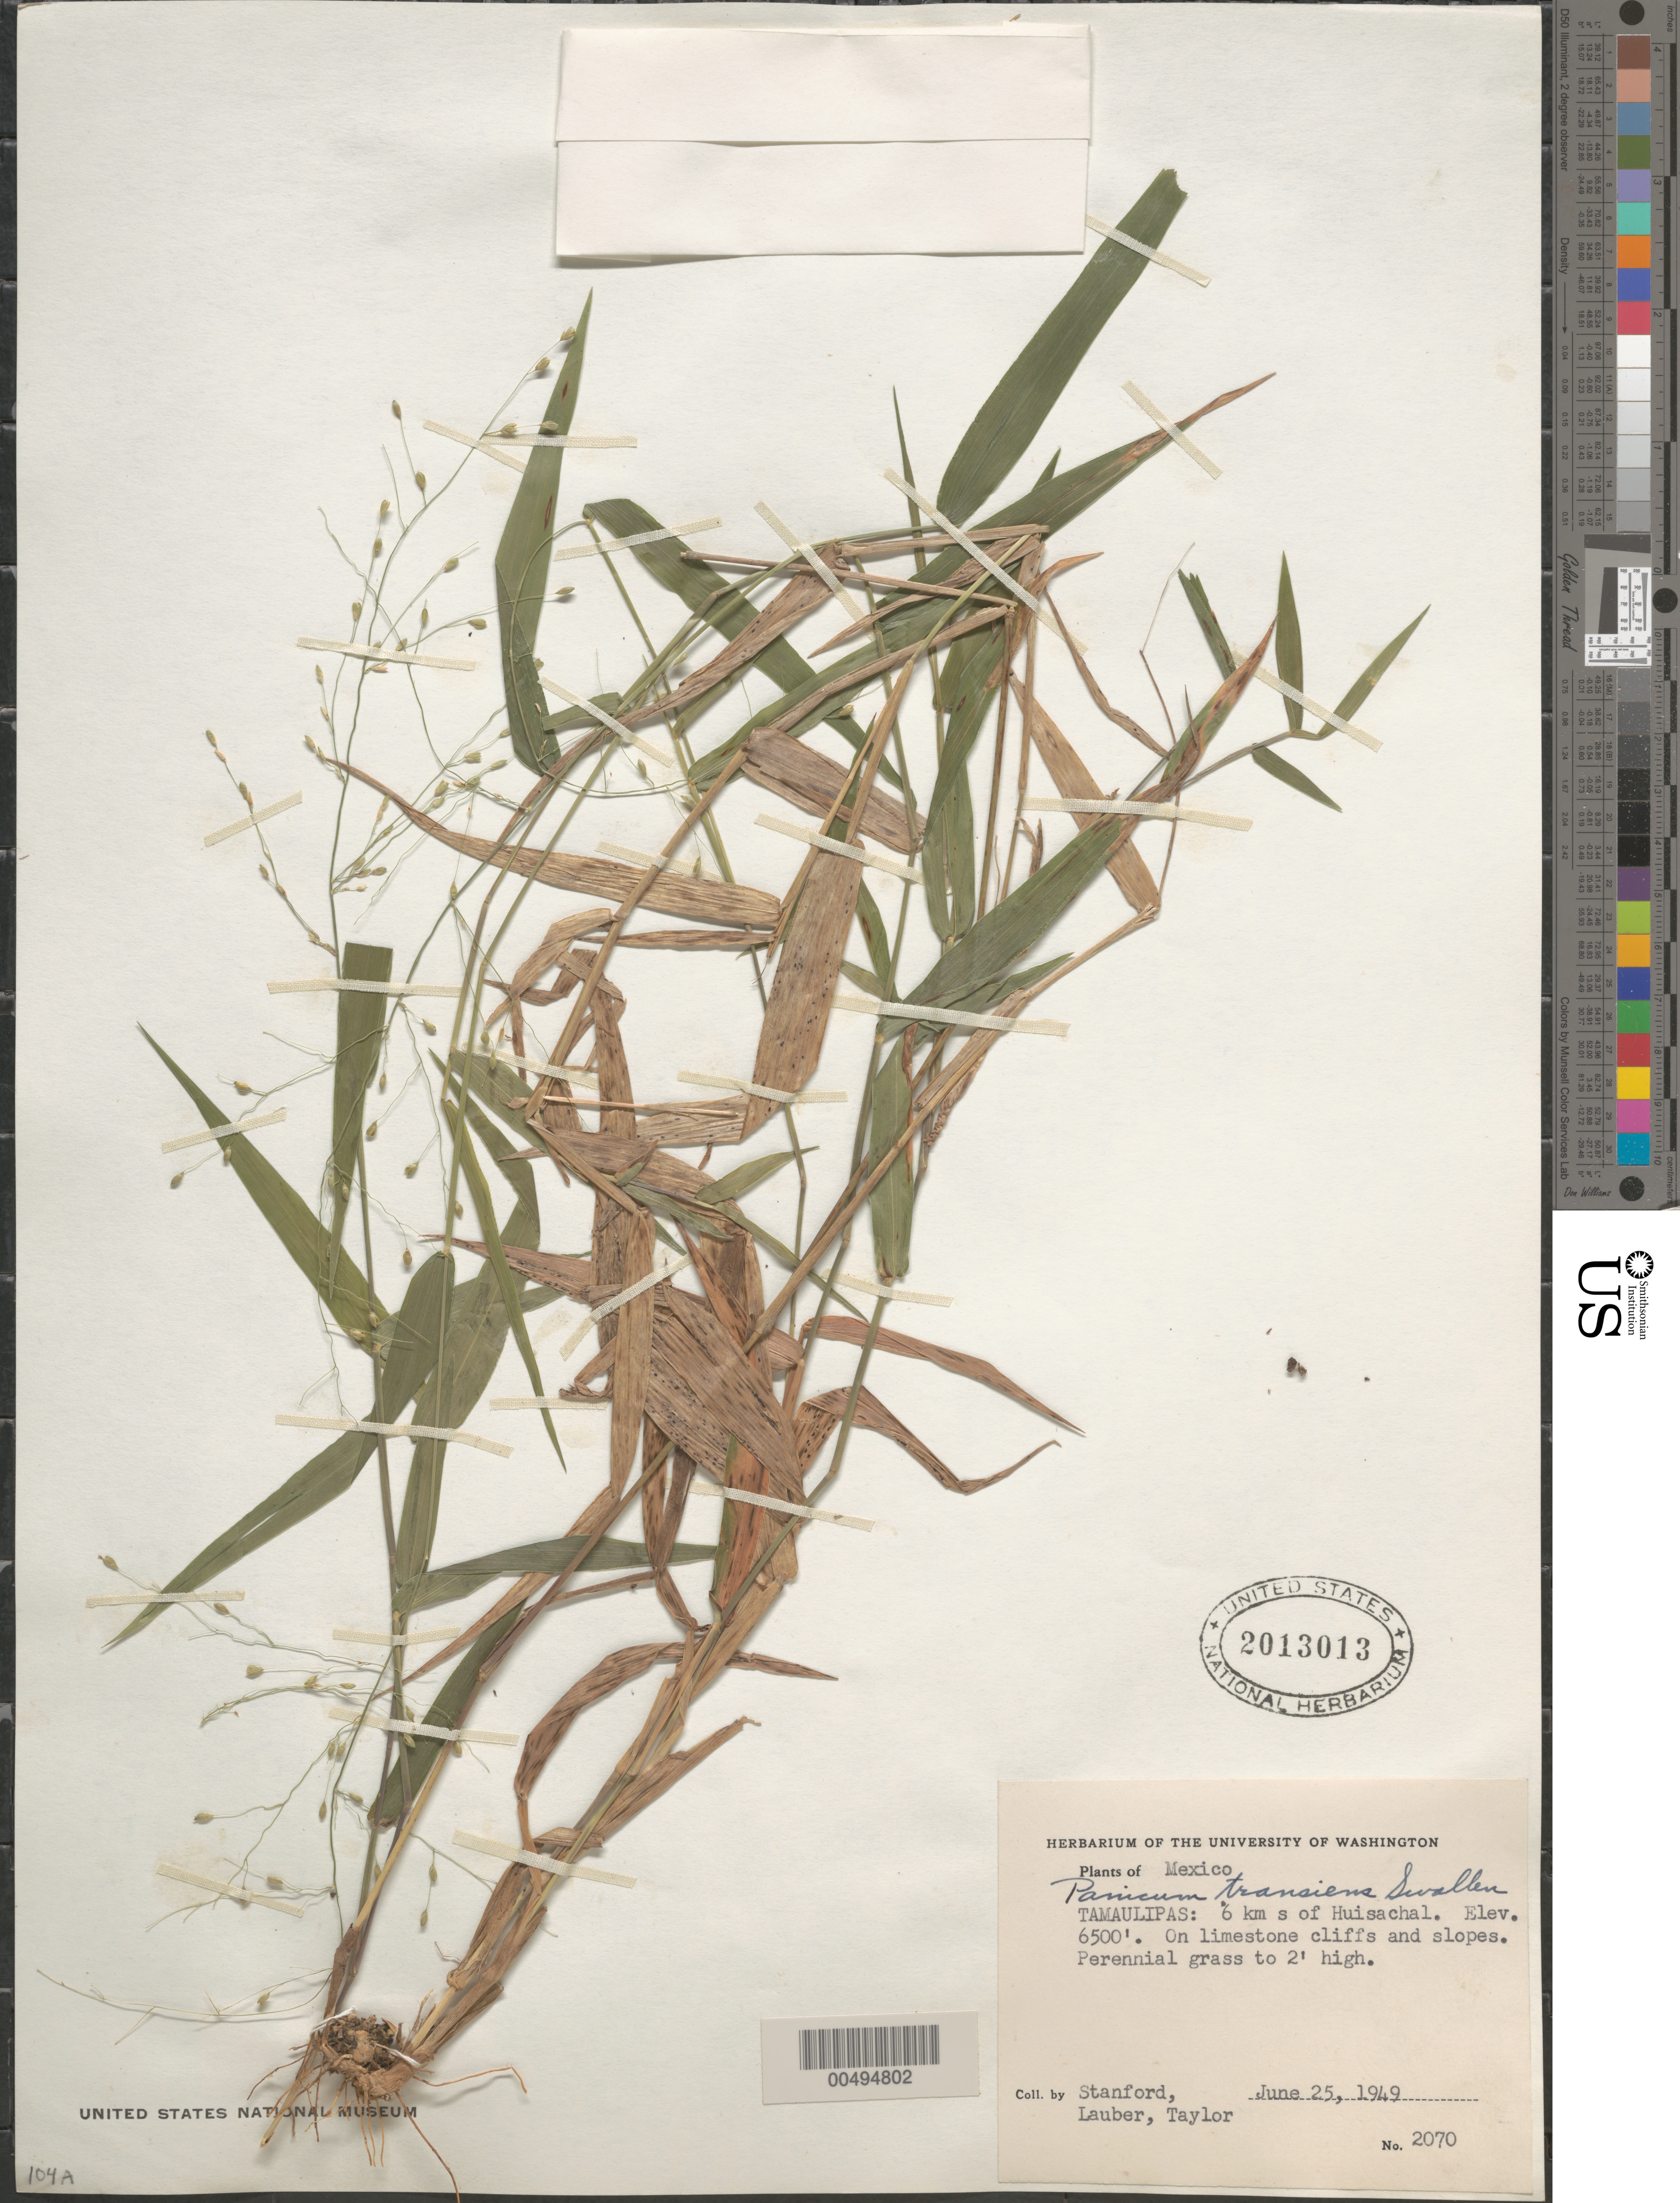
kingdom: Plantae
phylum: Tracheophyta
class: Liliopsida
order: Poales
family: Poaceae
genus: Panicum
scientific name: Panicum pedicellatum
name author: Vasey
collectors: -. Stanford, Lauber, -- & -- Taylor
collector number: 2070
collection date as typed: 25 Jun 1949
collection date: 1949-06-25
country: Mexico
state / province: Tamaulipas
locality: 6 km S of Huisachal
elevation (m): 1981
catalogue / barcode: US 2013013